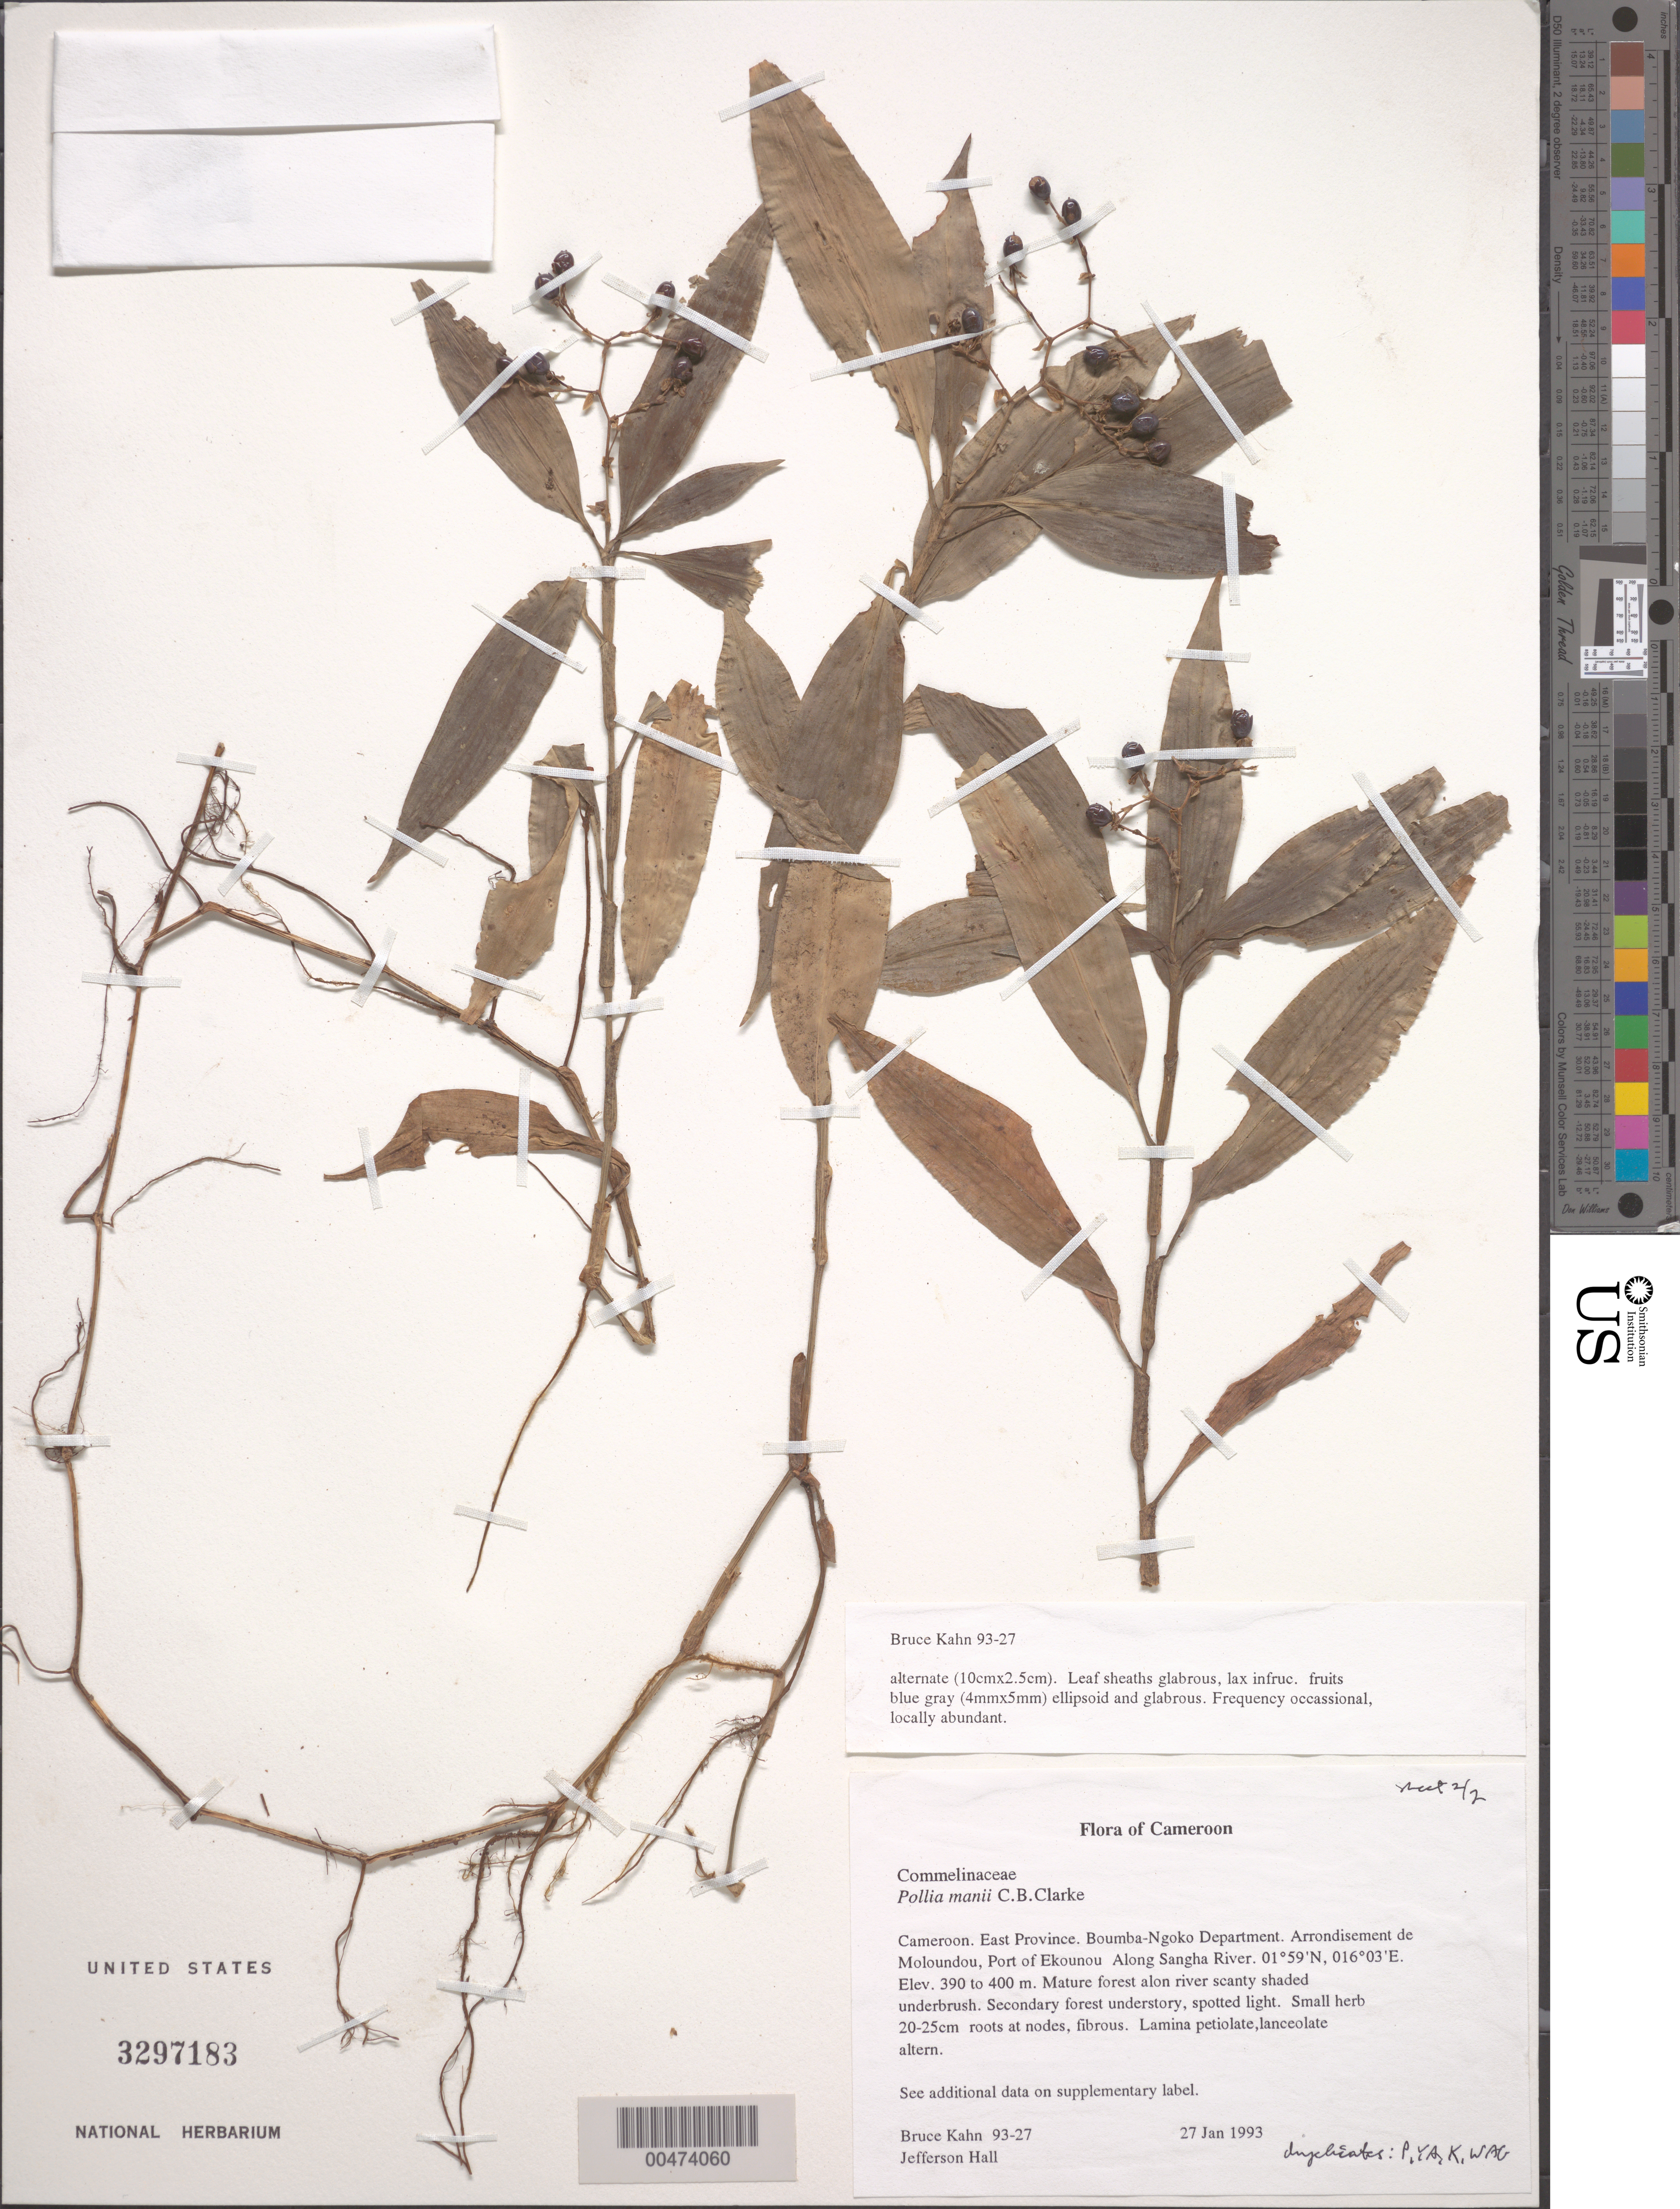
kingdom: Plantae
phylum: Tracheophyta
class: Liliopsida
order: Commelinales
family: Commelinaceae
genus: Pollia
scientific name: Pollia mannii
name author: C.B. Clarke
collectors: B. Kahn & J. Hall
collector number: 93-27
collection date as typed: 27 Jan 1993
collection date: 1993-01-27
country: Cameroon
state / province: Est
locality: Boumba-ngoko, moloundou arrondissement, lipondji, ekounou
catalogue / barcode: US 3297183